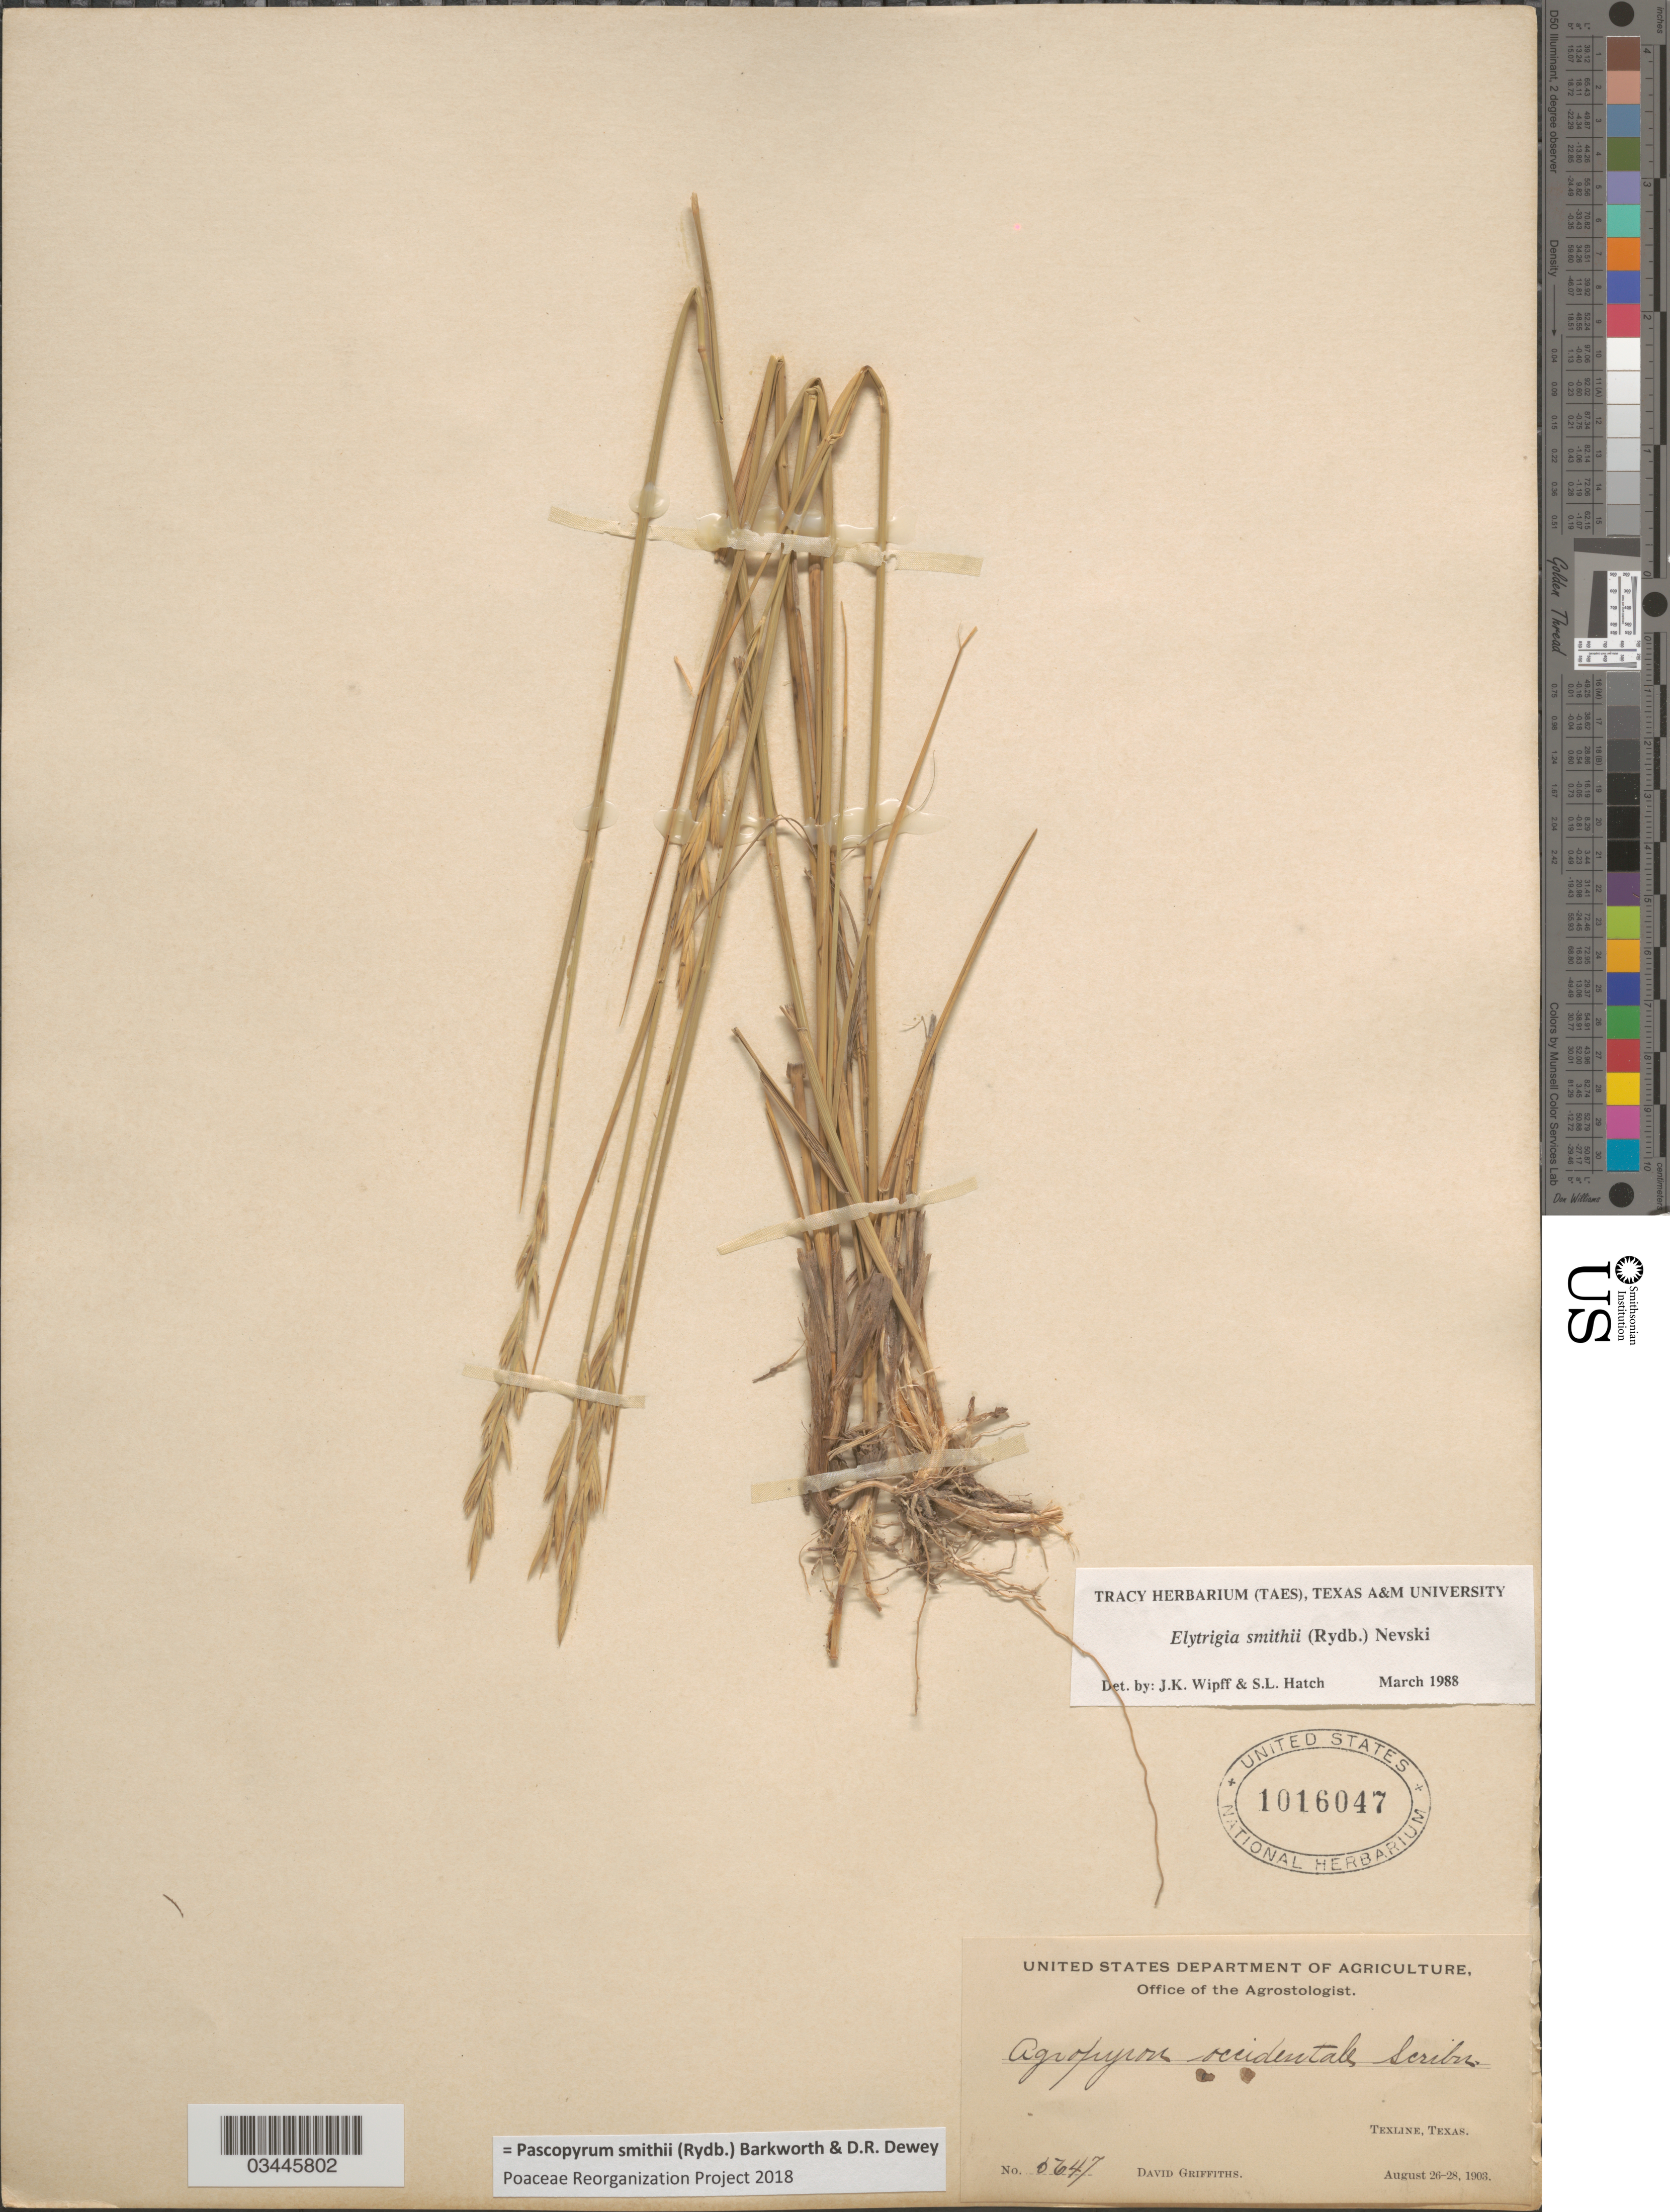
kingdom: Plantae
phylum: Tracheophyta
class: Liliopsida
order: Poales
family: Poaceae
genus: Pascopyrum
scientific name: Pascopyrum smithii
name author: (Rydb.) Barkworth & Dewey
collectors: D. Griffiths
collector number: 5647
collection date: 1903-08-26/1903-08-28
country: United States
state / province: Texas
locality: Texline.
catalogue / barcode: US 1016047